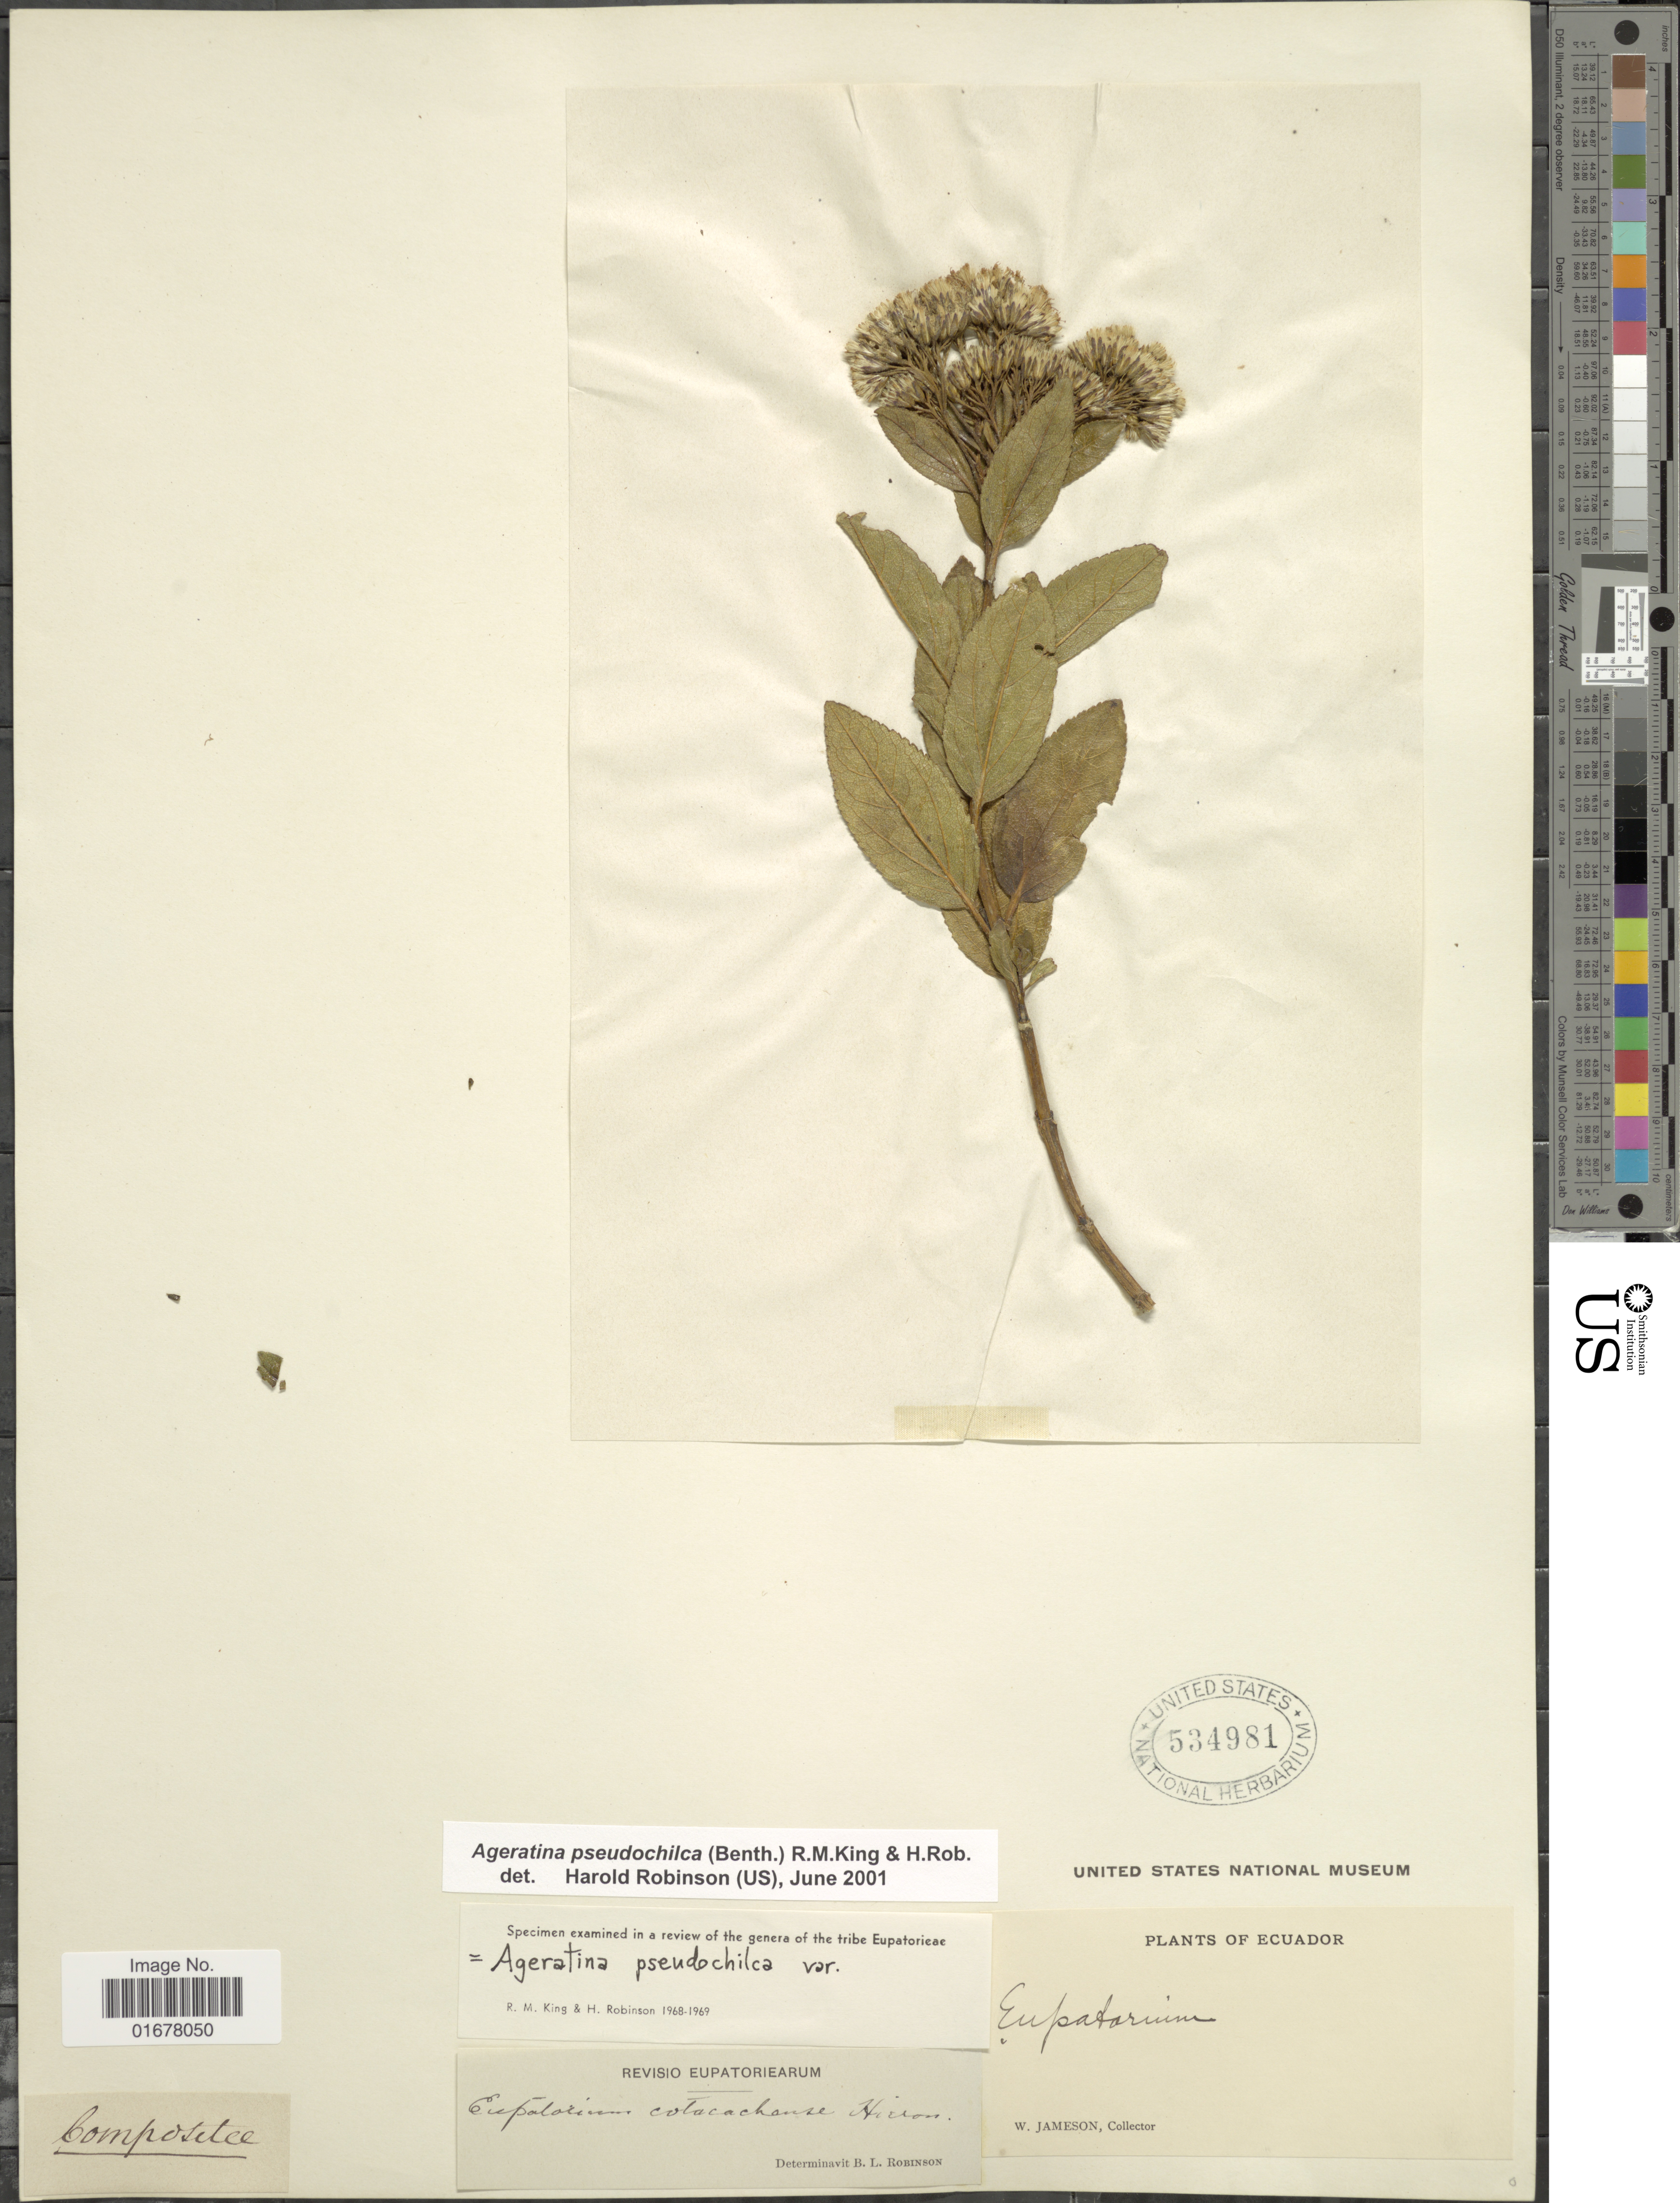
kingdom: Plantae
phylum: Tracheophyta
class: Magnoliopsida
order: Asterales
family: Asteraceae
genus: Ageratina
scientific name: Ageratina pseudochilca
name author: (Benth.) R.M. King & H. Rob.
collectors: W. Jameson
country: Ecuador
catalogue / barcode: US 534981